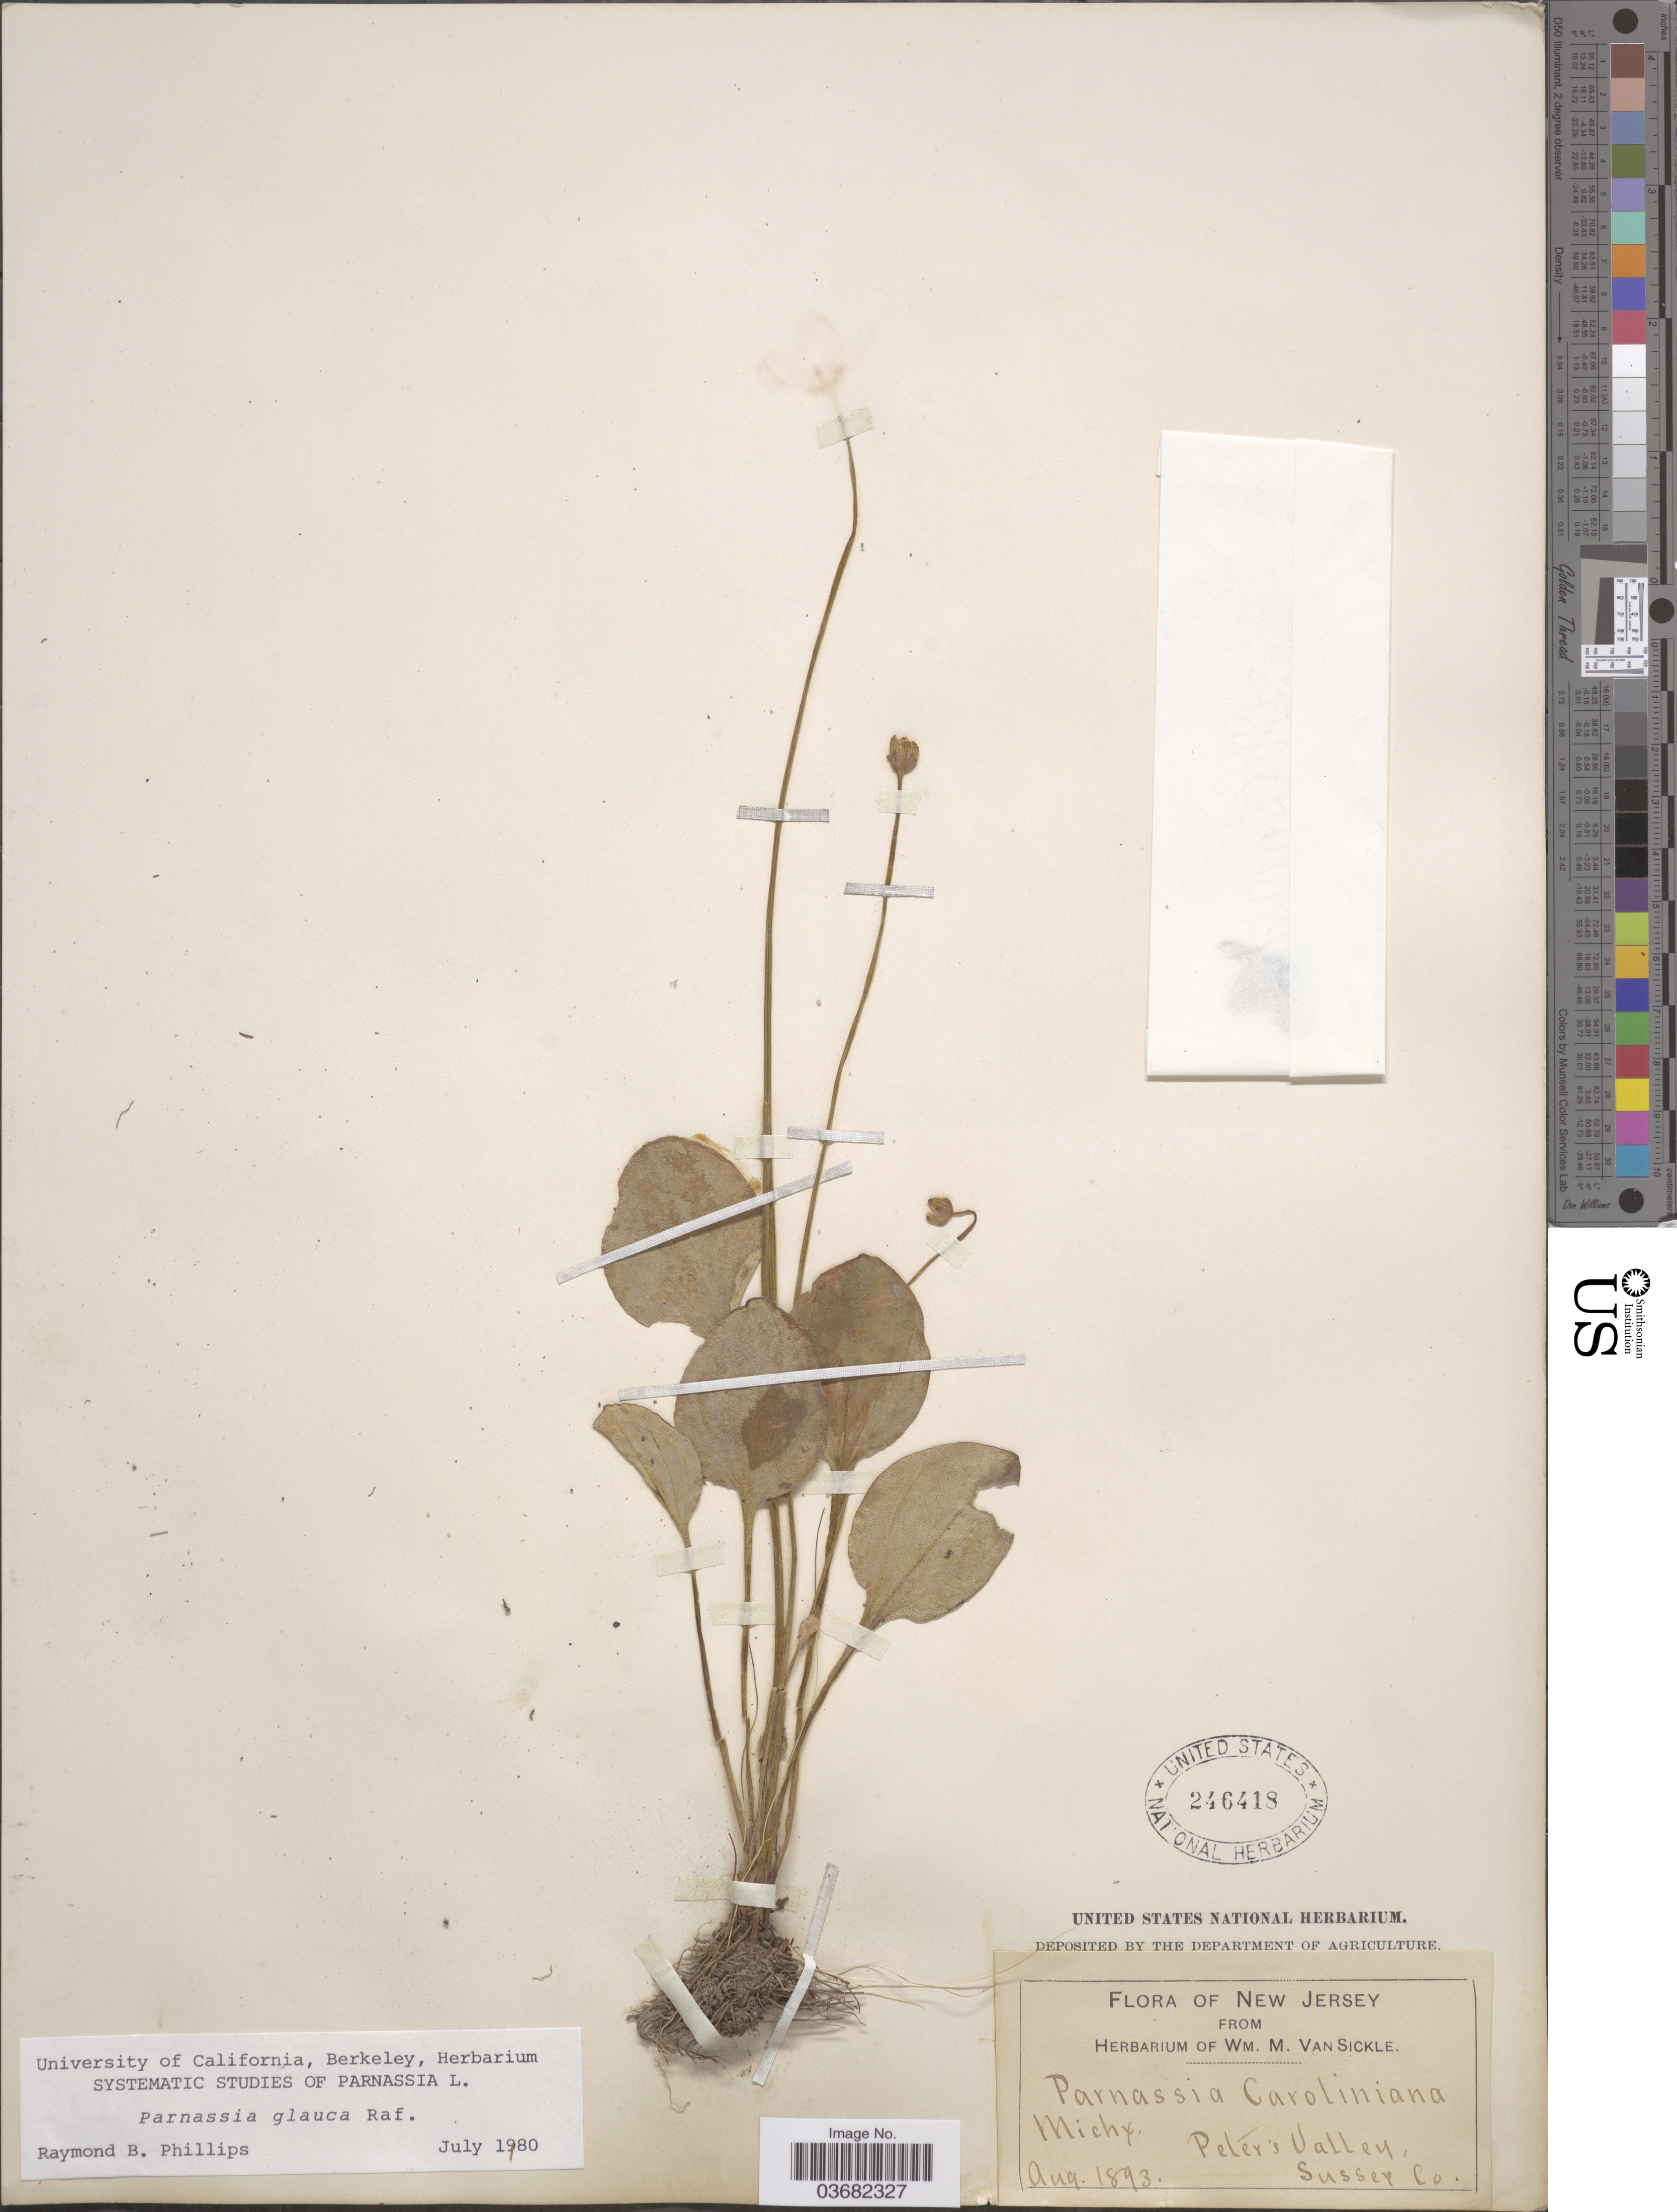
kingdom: Plantae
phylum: Tracheophyta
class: Magnoliopsida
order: Celastrales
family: Parnassiaceae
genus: Parnassia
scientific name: Parnassia glauca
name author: Raf.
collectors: W. M. Van Sickle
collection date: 1893-08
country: United States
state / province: New Jersey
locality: Michy. Peter's Valley, Sussex Co.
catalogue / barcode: US 246418